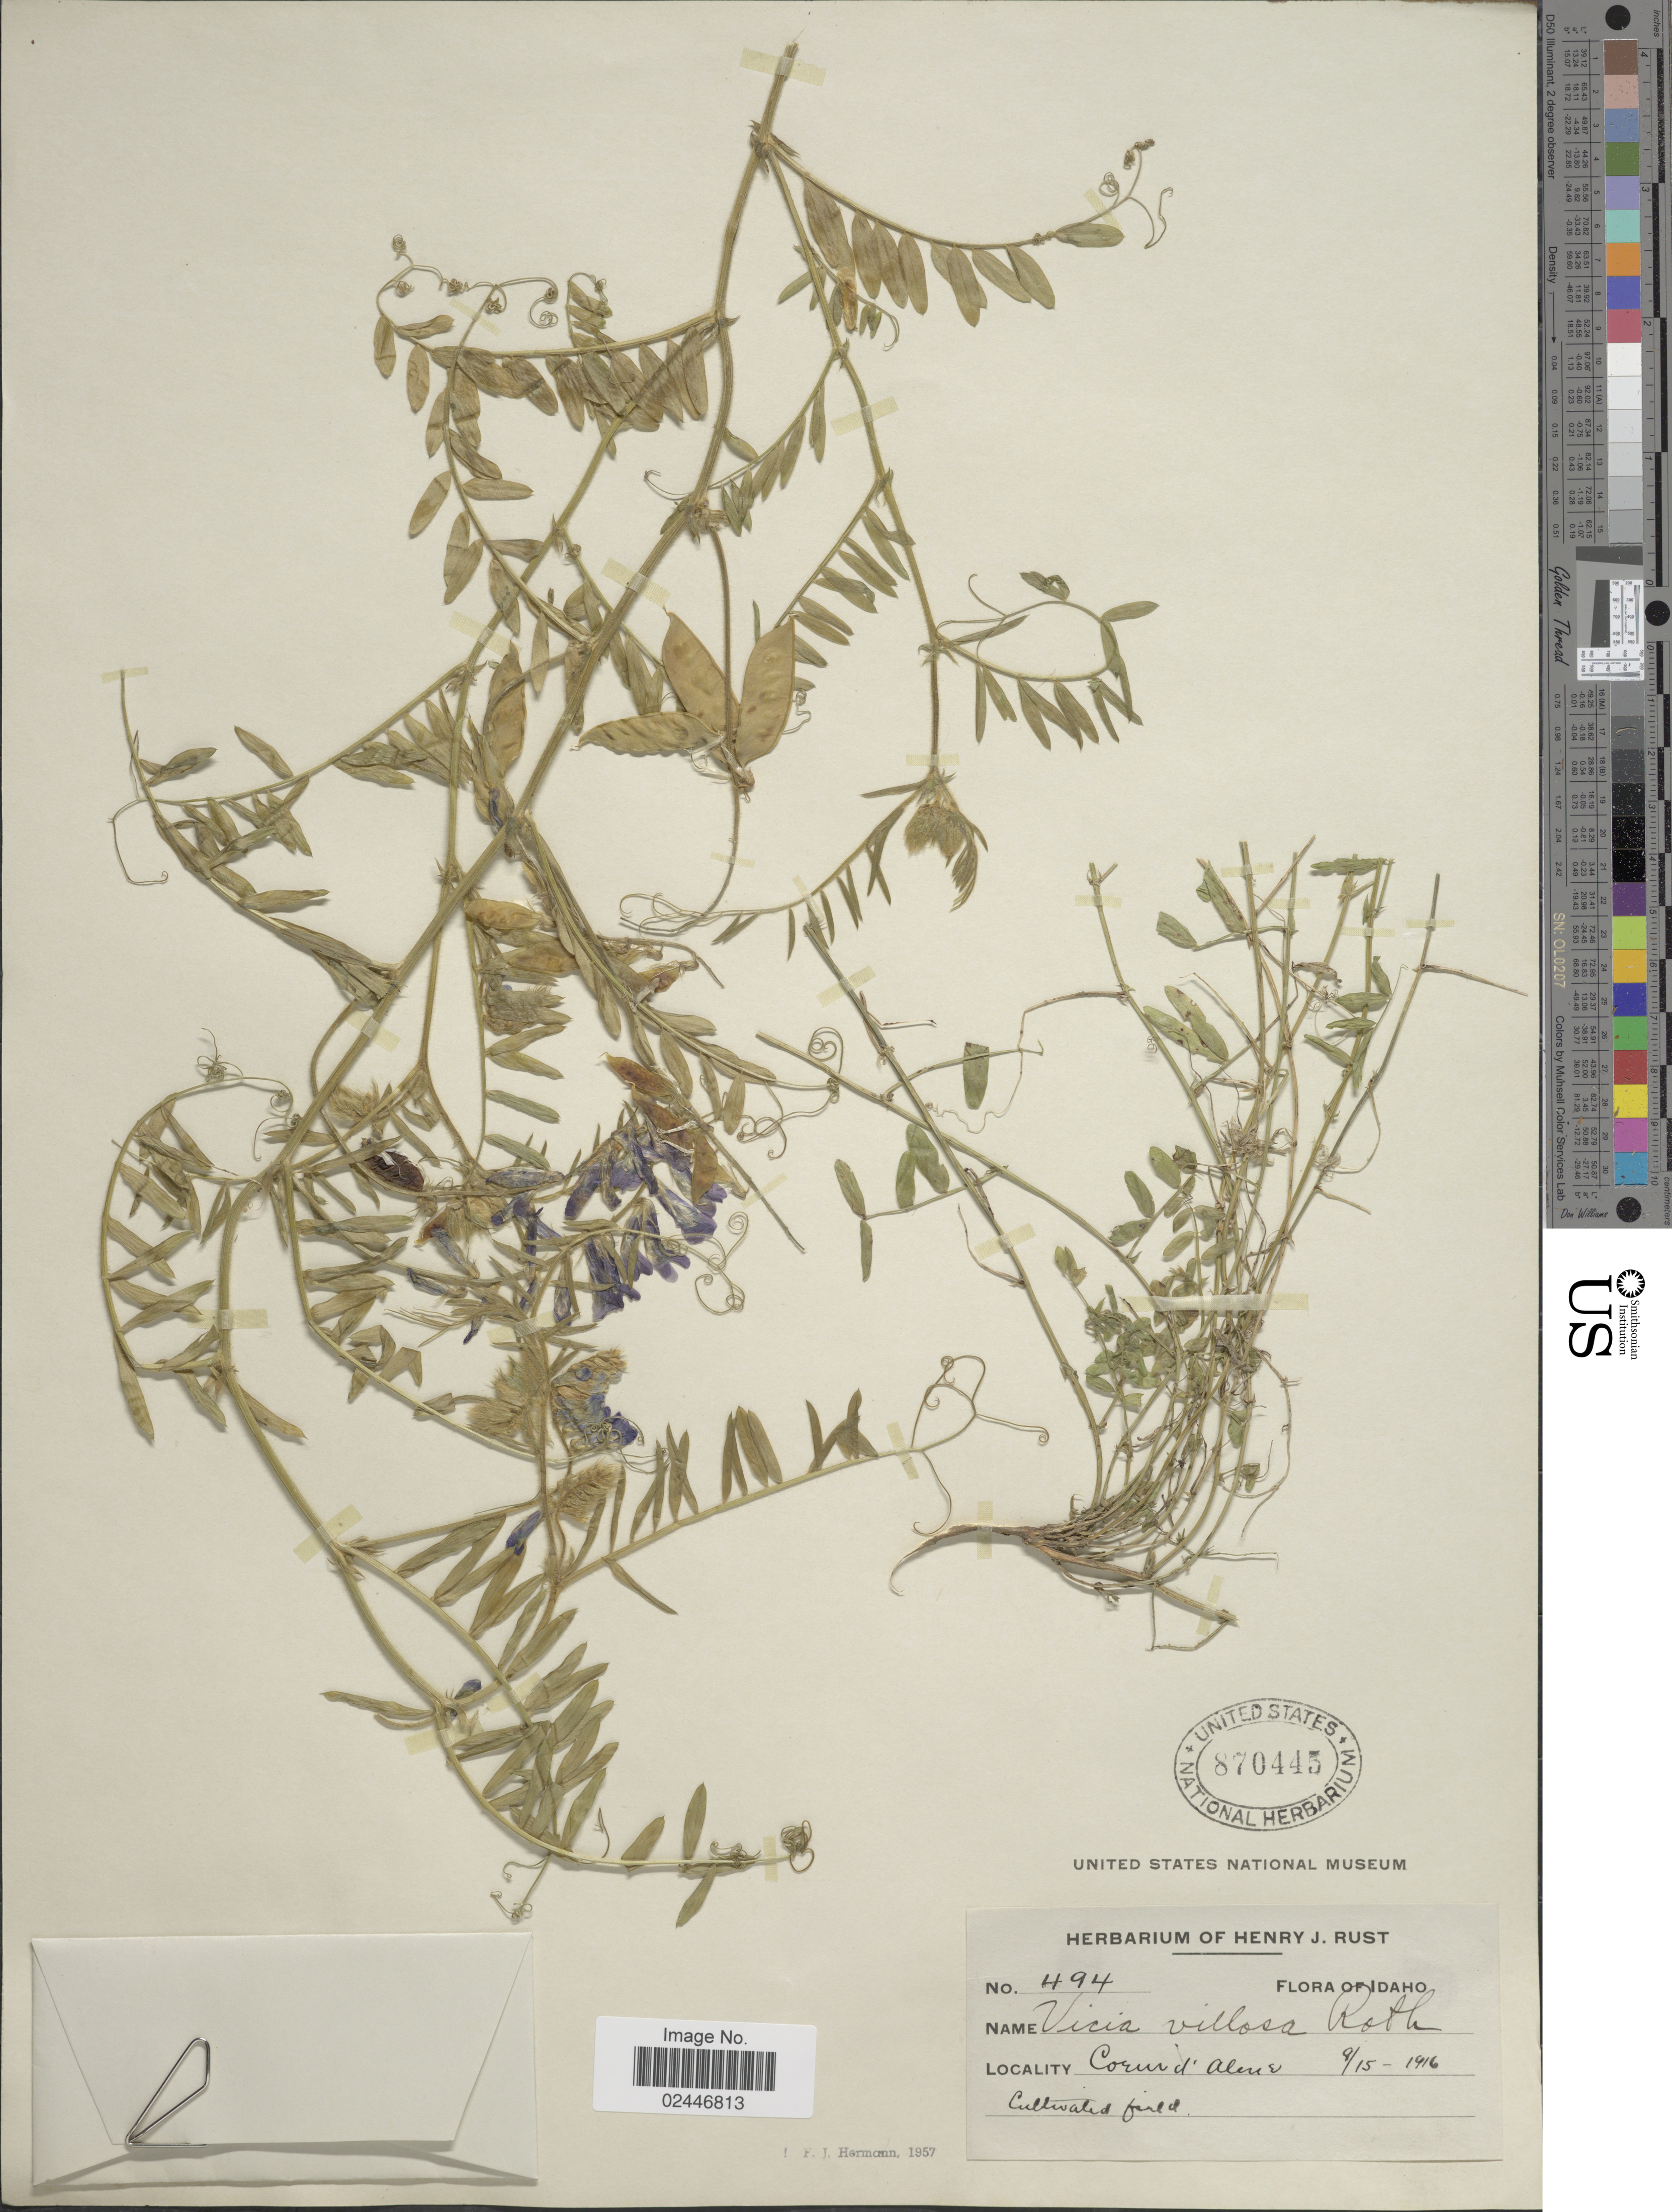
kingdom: Plantae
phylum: Tracheophyta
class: Magnoliopsida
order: Fabales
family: Fabaceae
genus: Vicia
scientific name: Vicia villosa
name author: Roth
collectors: ex herb. Henry J. Rust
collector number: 494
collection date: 1916-08-15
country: United States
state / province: Idaho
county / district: Kootenai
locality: Coeur d'Alene, cultivated field.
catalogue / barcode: US 870445